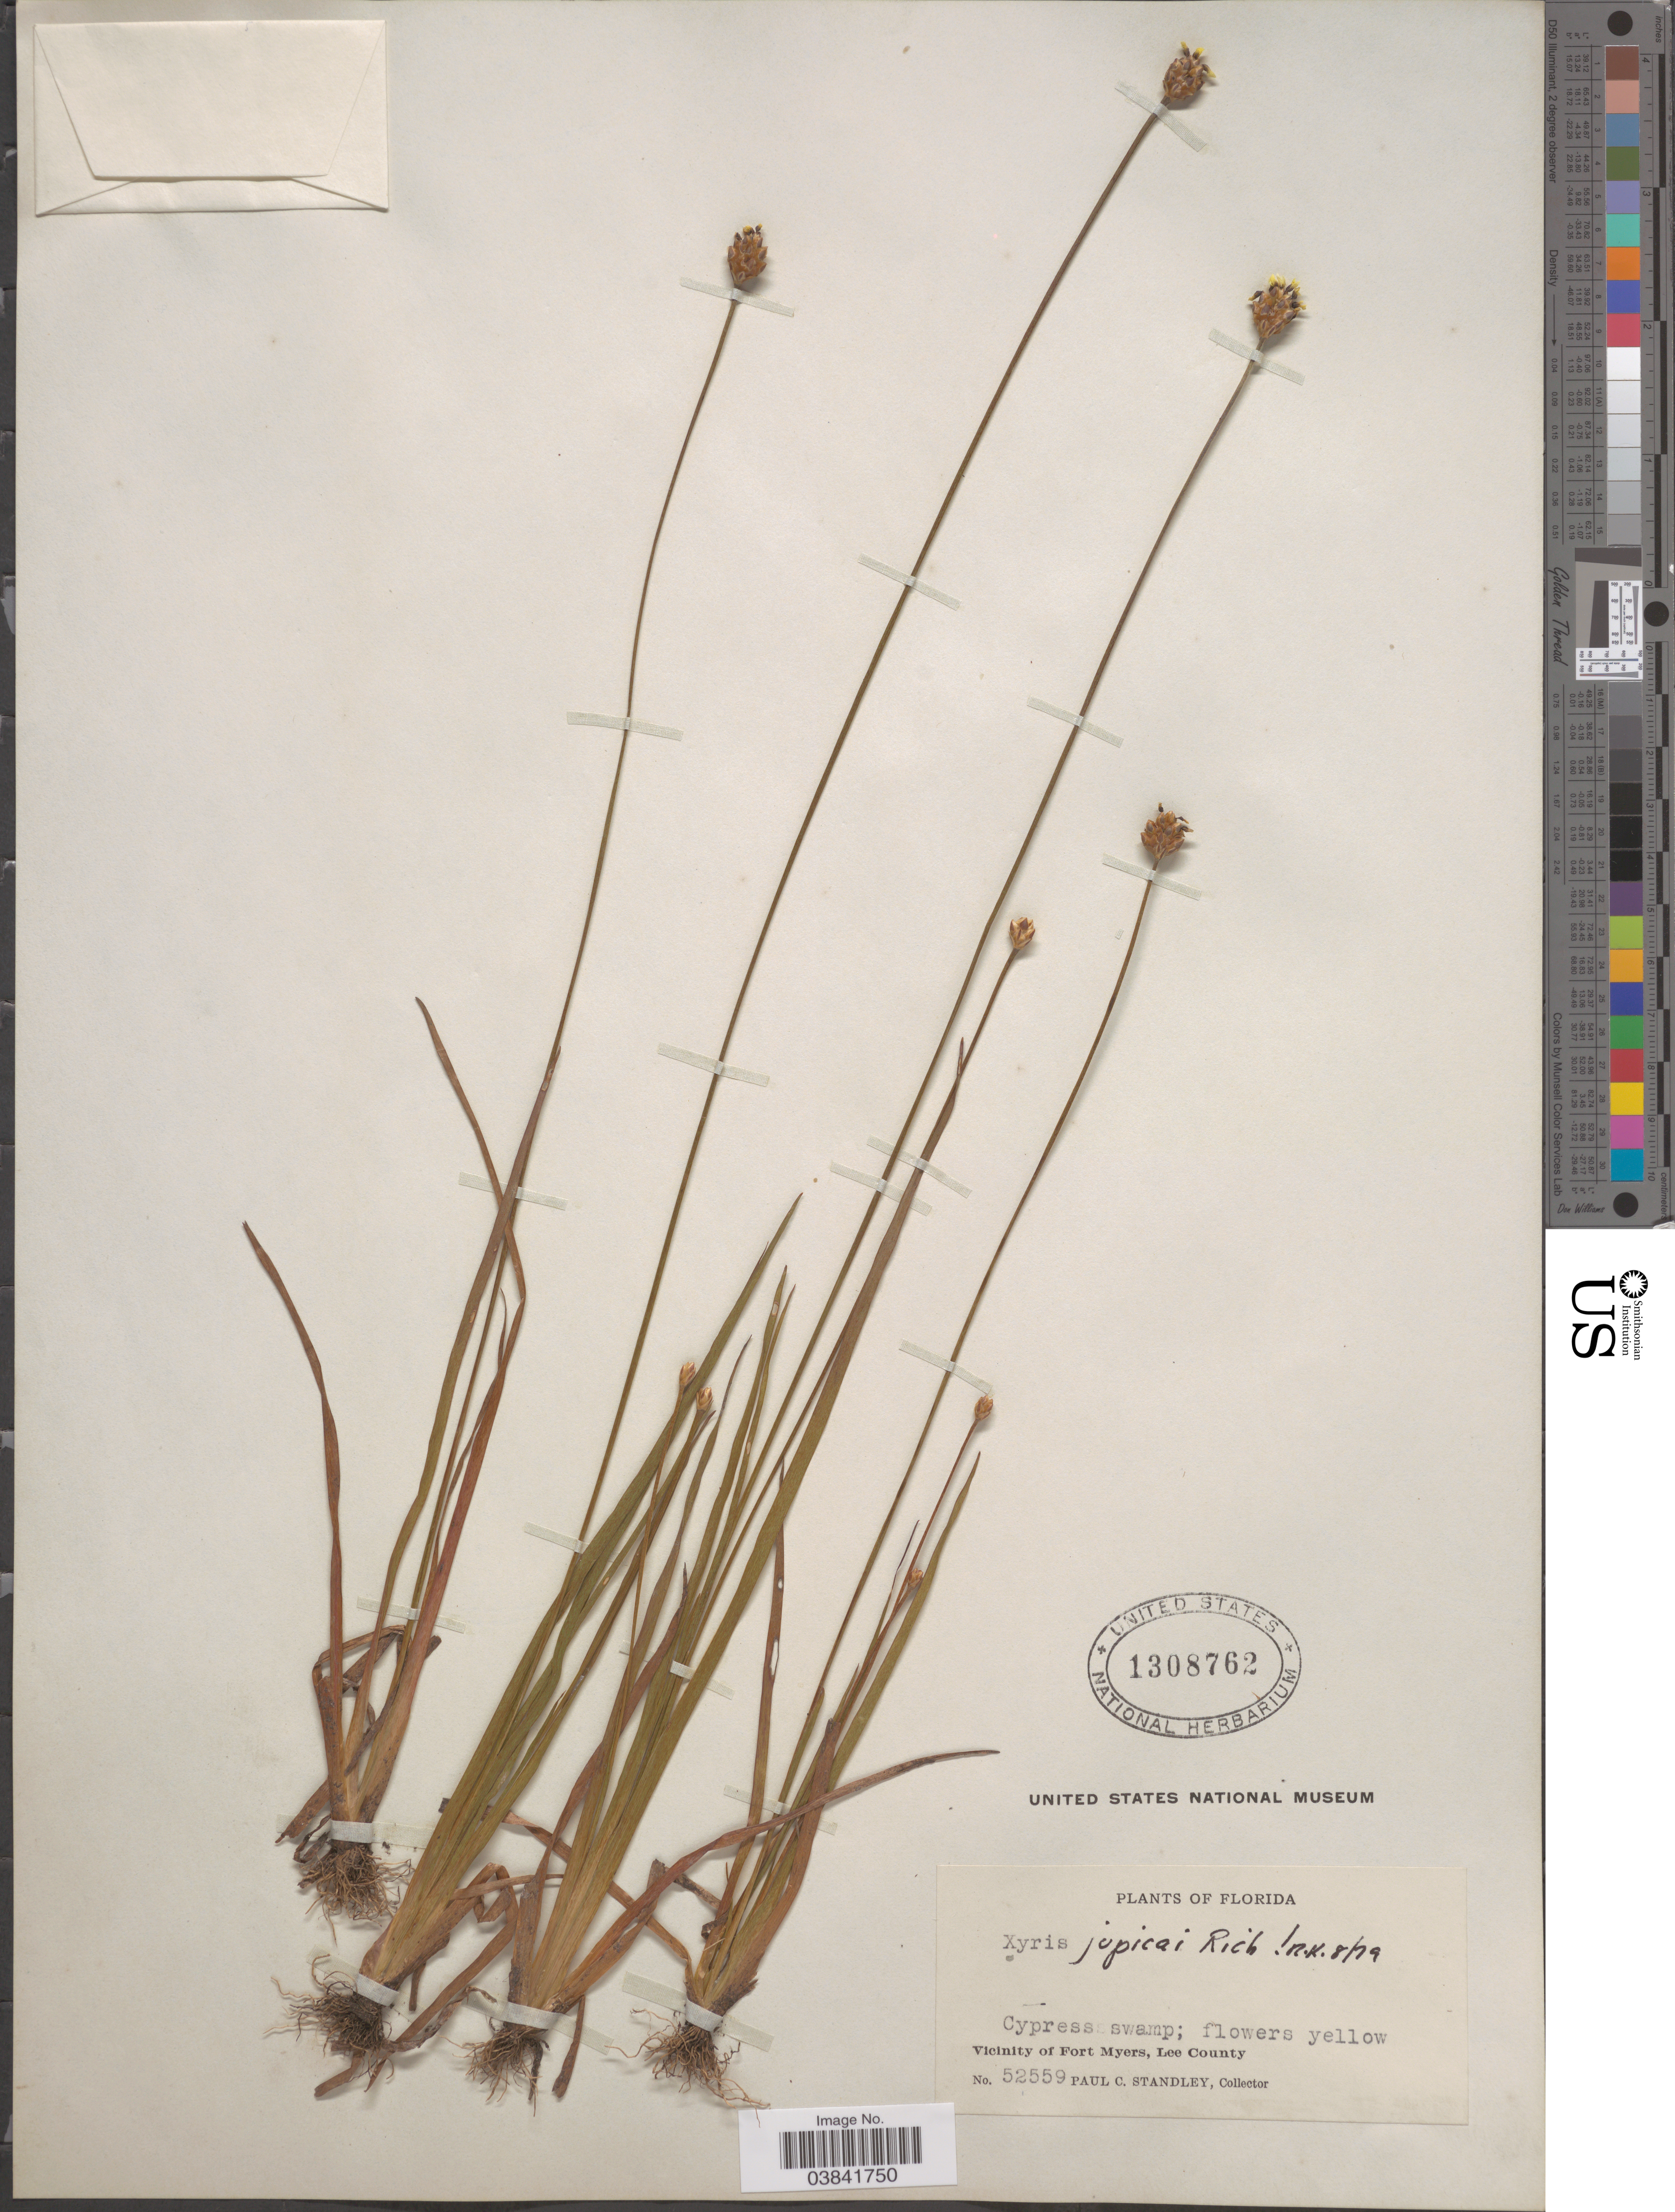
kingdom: Plantae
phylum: Tracheophyta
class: Liliopsida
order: Poales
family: Xyridaceae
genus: Xyris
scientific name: Xyris jupicai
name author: Rich.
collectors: P. C. Standley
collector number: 52559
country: United States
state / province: Florida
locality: Cypress swamp; Vicinity of Fort Myers, Lee County.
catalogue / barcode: US 1308762